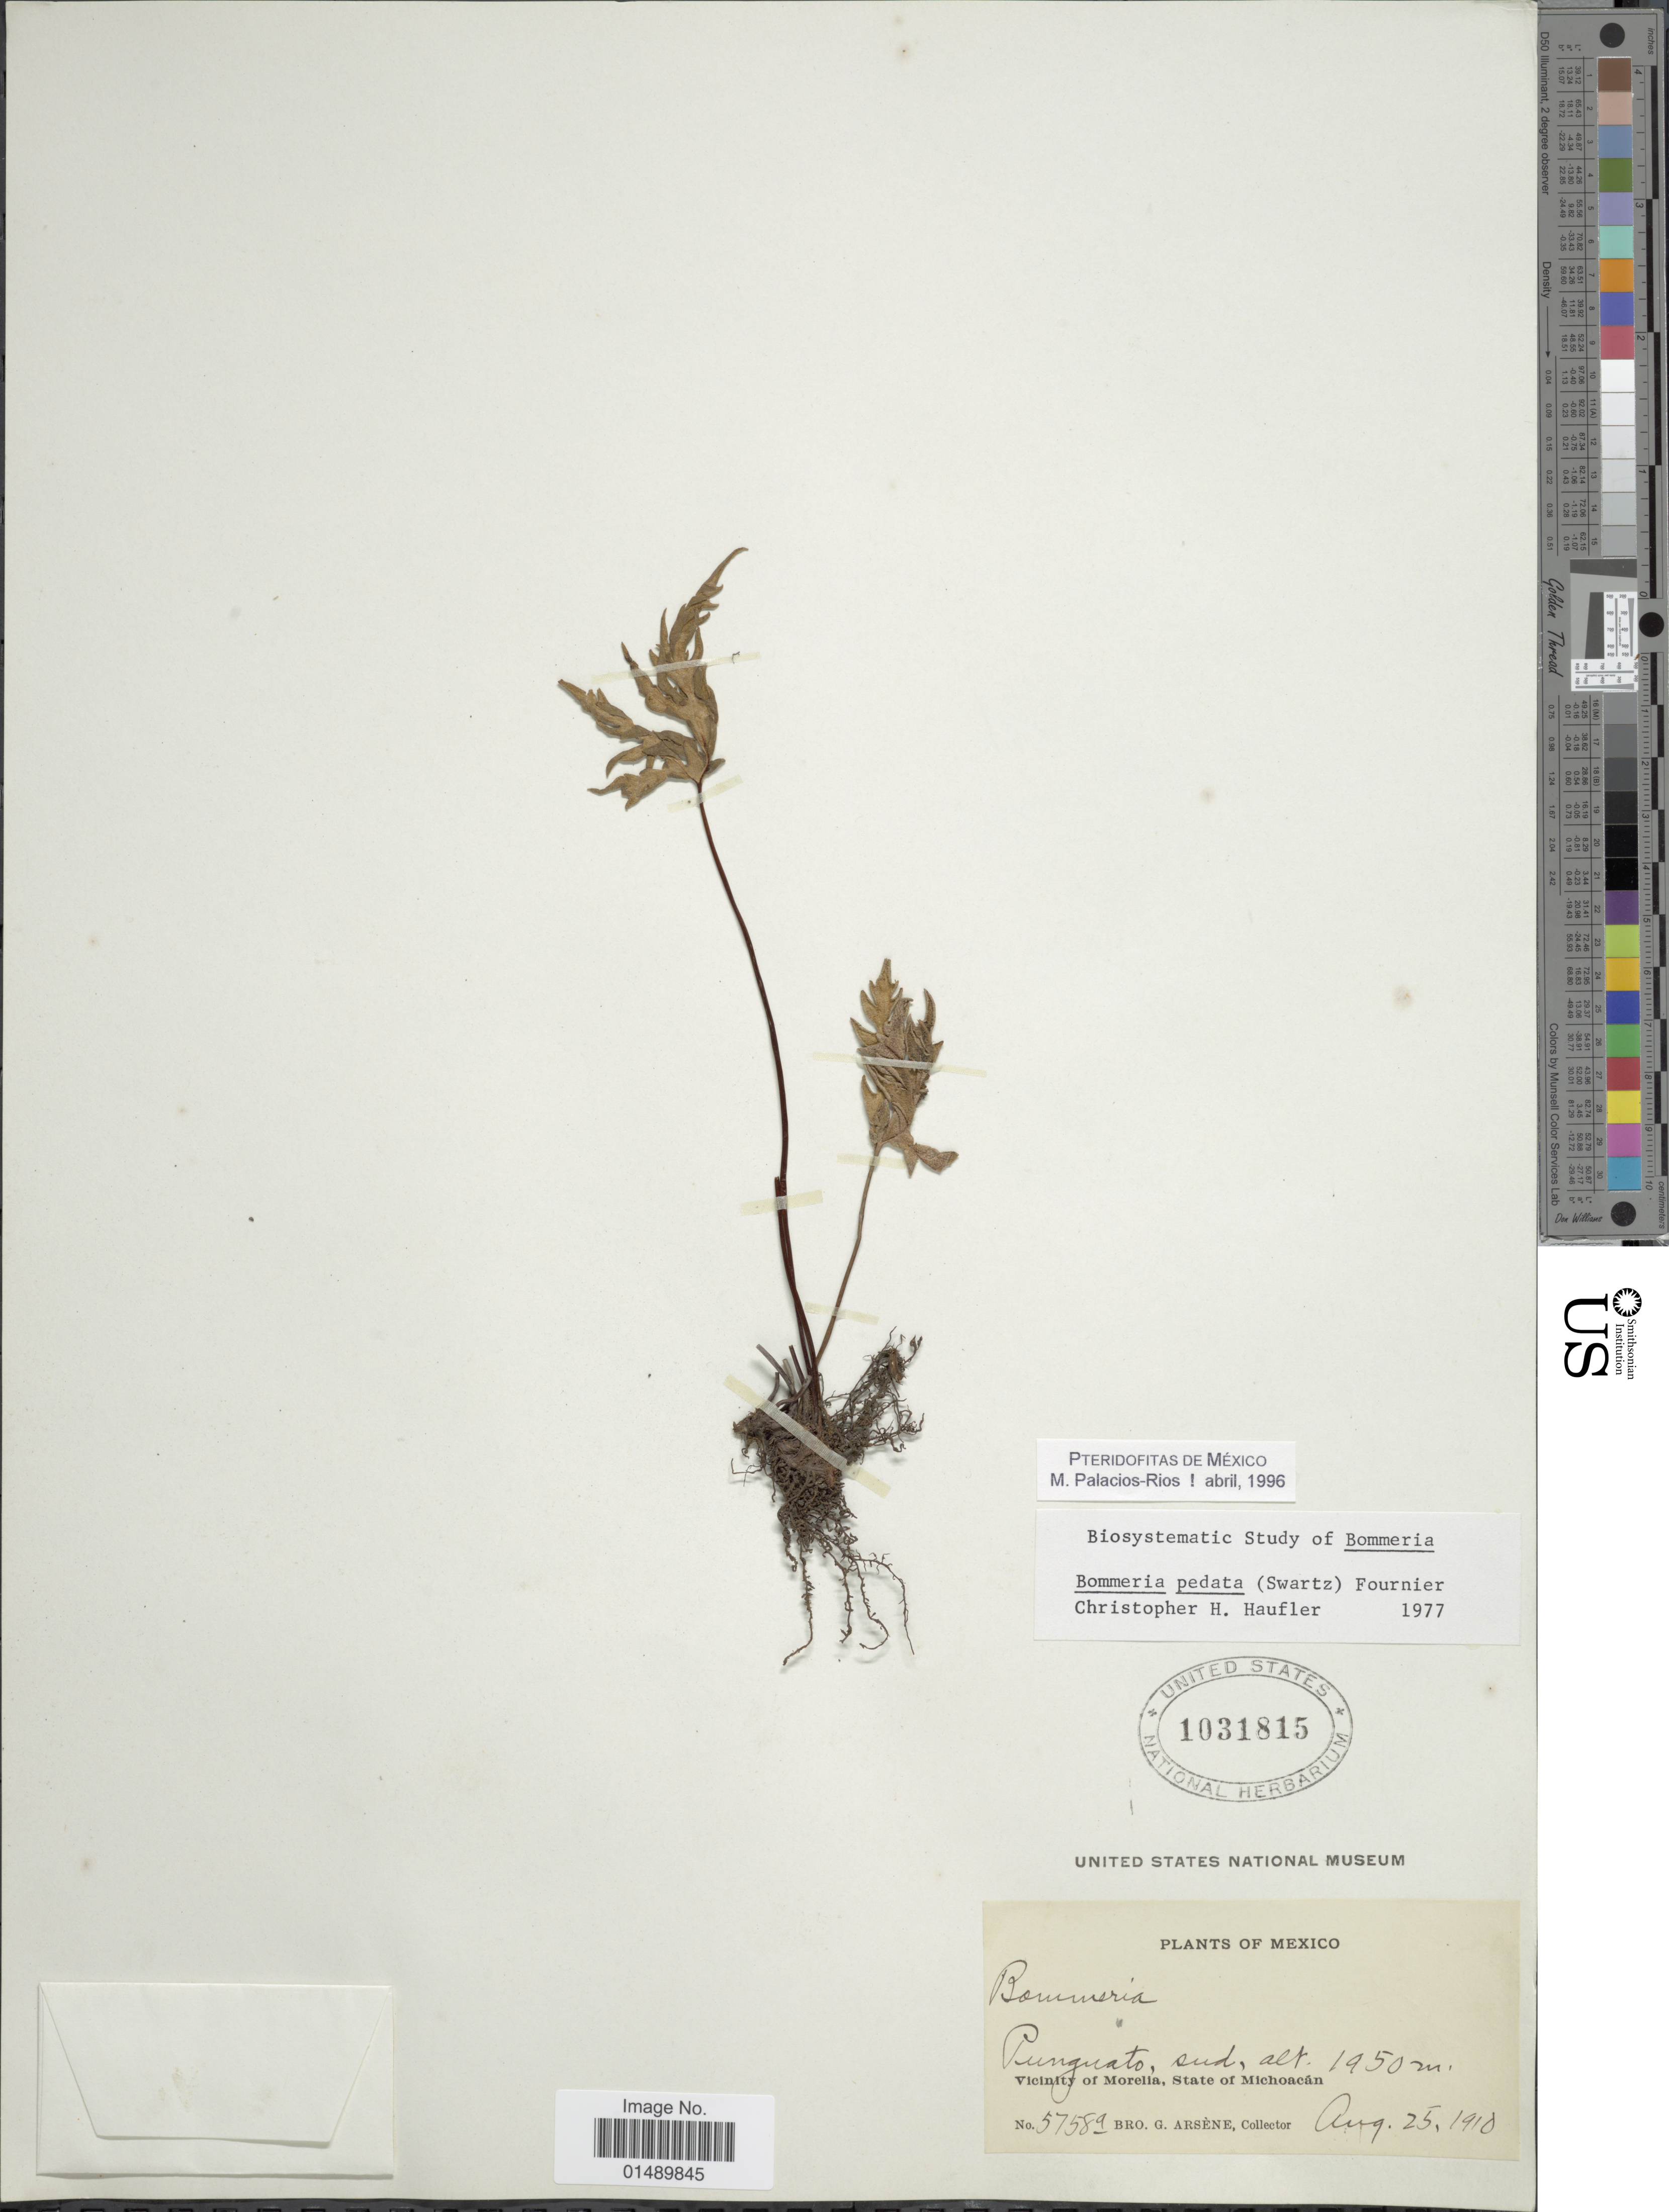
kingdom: Plantae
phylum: Tracheophyta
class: Polypodiopsida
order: Polypodiales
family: Pteridaceae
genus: Bommeria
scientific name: Bommeria pedata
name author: (Sw.) E. Fourn.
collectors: Bro. G. Arsène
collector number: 5758a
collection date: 1910-08-25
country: Mexico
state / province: Michoacán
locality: Mexico, vicinity of Morelia. Punguato, sud.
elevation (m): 1950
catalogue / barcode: US 1031815